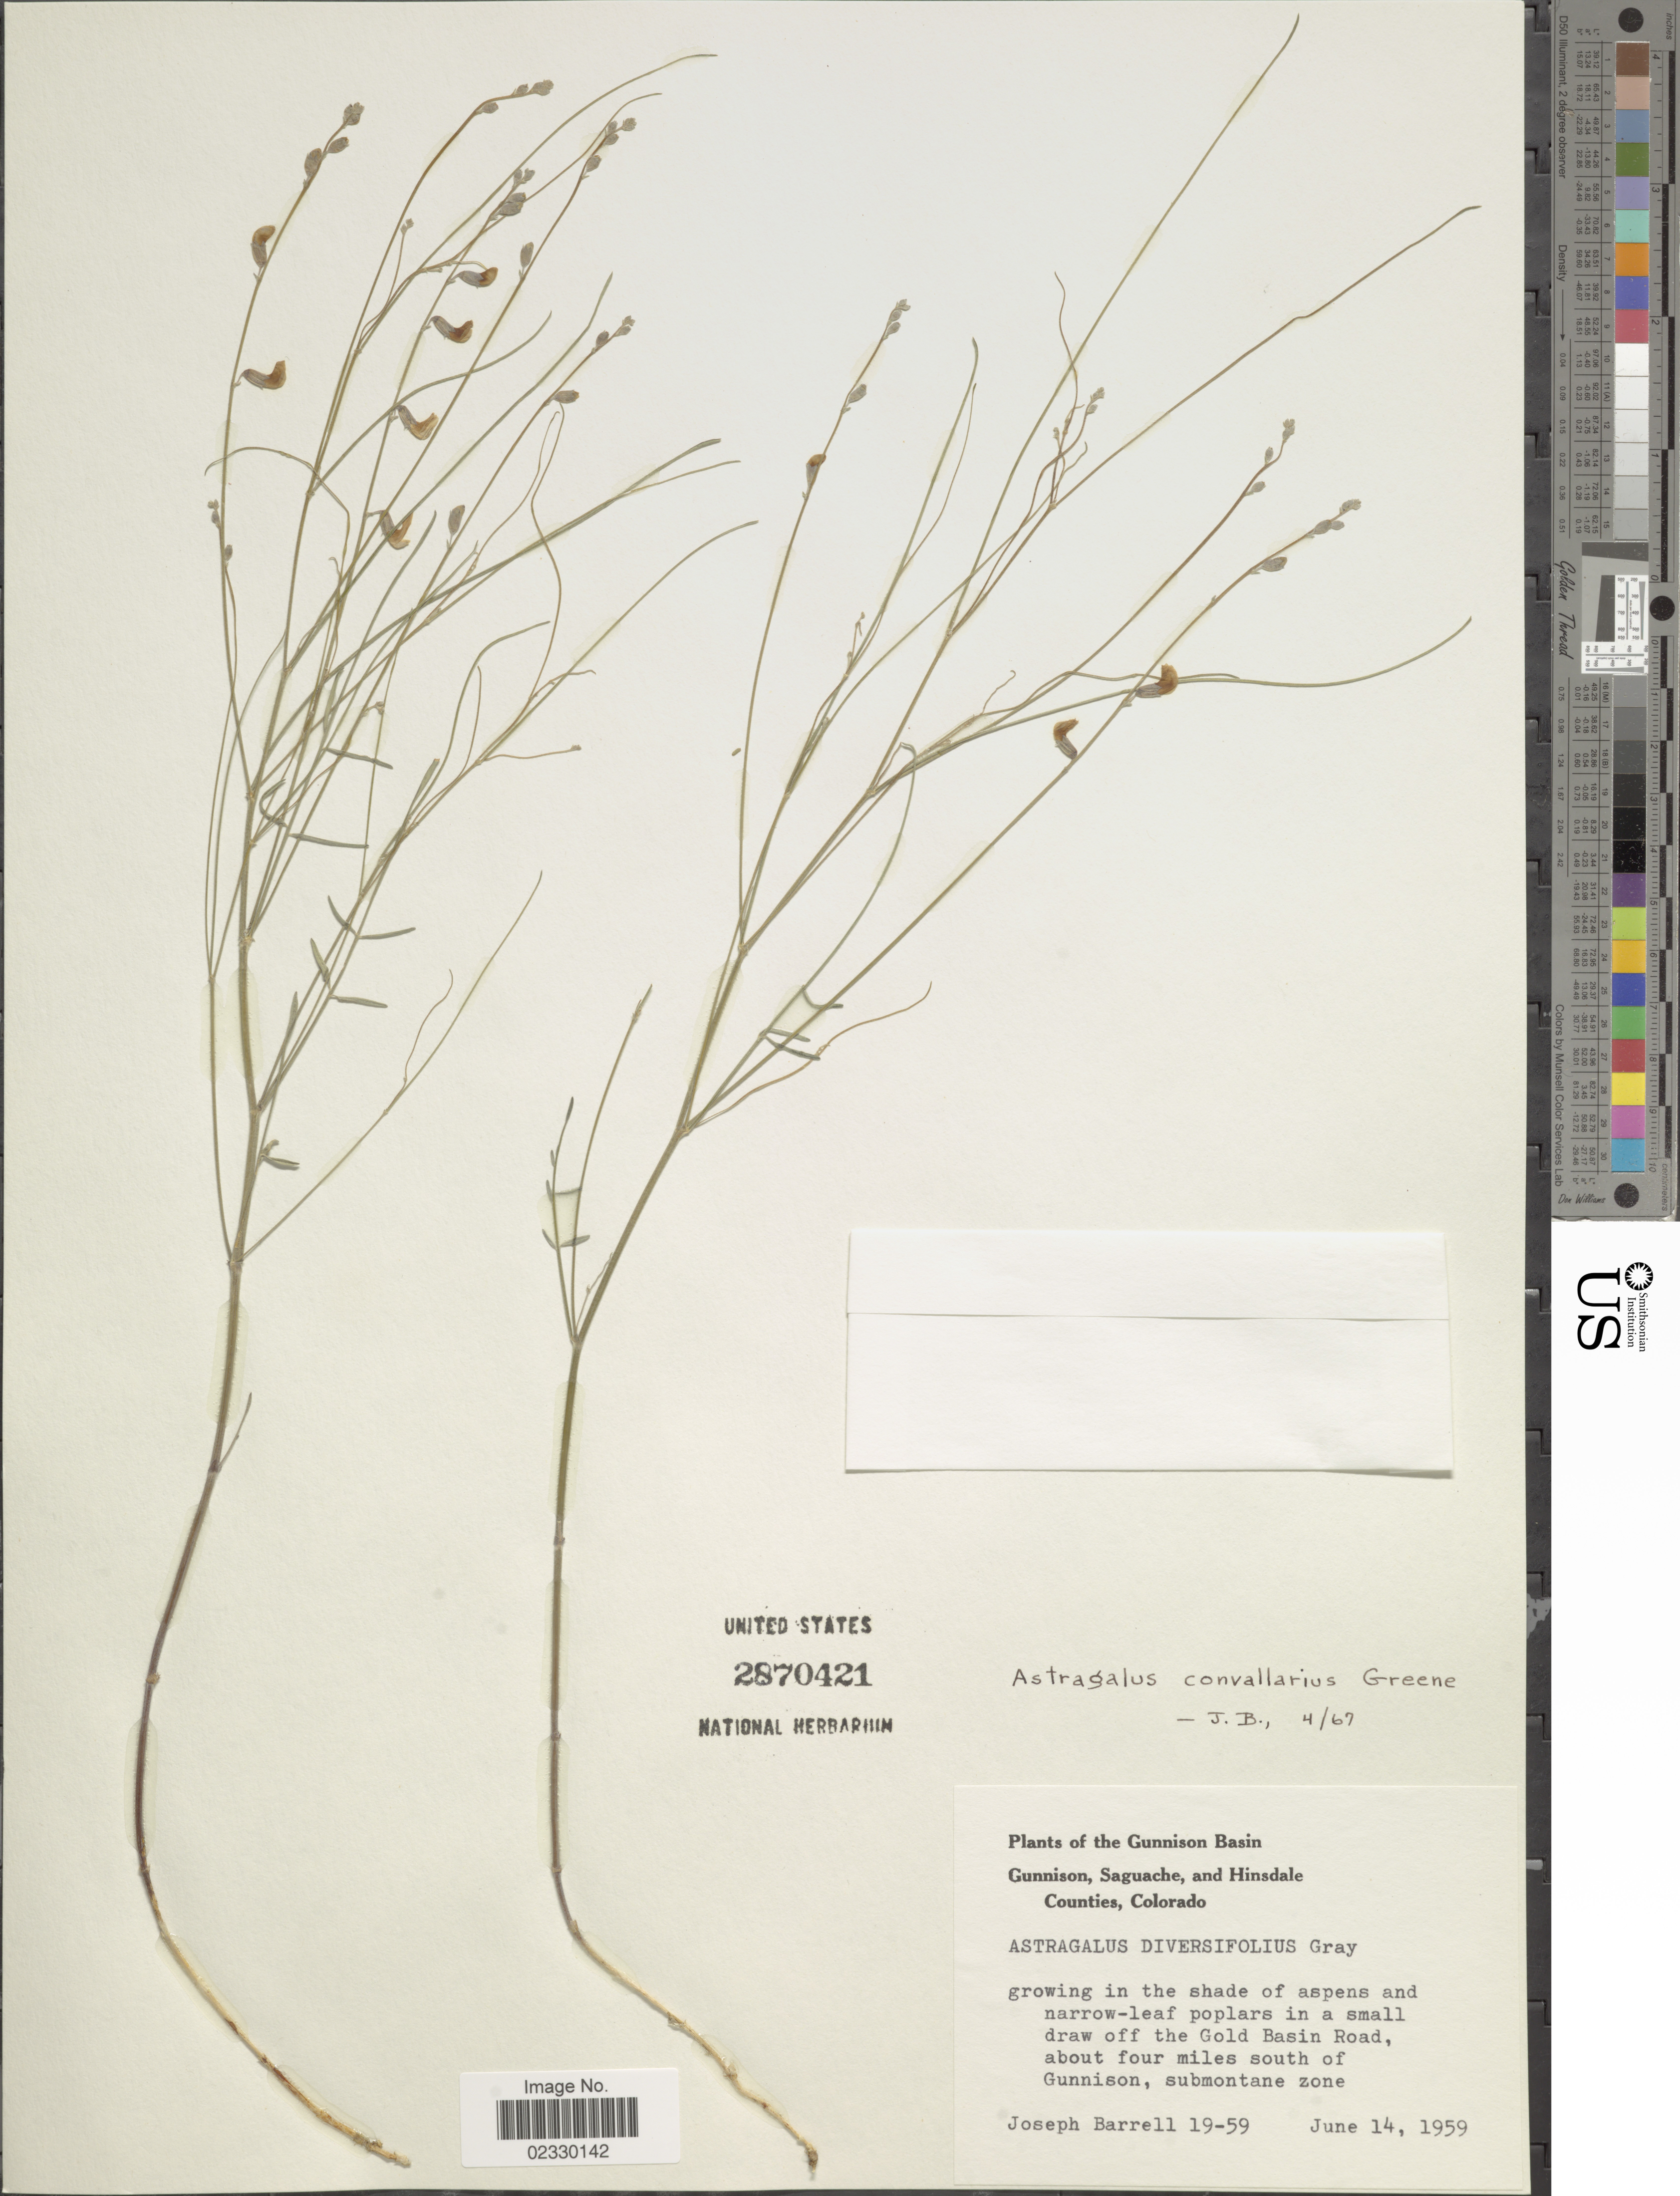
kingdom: Plantae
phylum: Tracheophyta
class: Magnoliopsida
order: Fabales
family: Fabaceae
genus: Astragalus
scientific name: Astragalus convallarius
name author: Greene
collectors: J. Barrell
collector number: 19-59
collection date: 1959-06-14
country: United States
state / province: Colorado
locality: The Gunnison Basin Gunnison, Saguache, and Hinsdale Counties, growing in the shade of aspens and narrow-leaf poplars in a small draw off the Gold Basin Road, about four miles south of Gunnison, submontane zone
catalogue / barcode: US 2870421